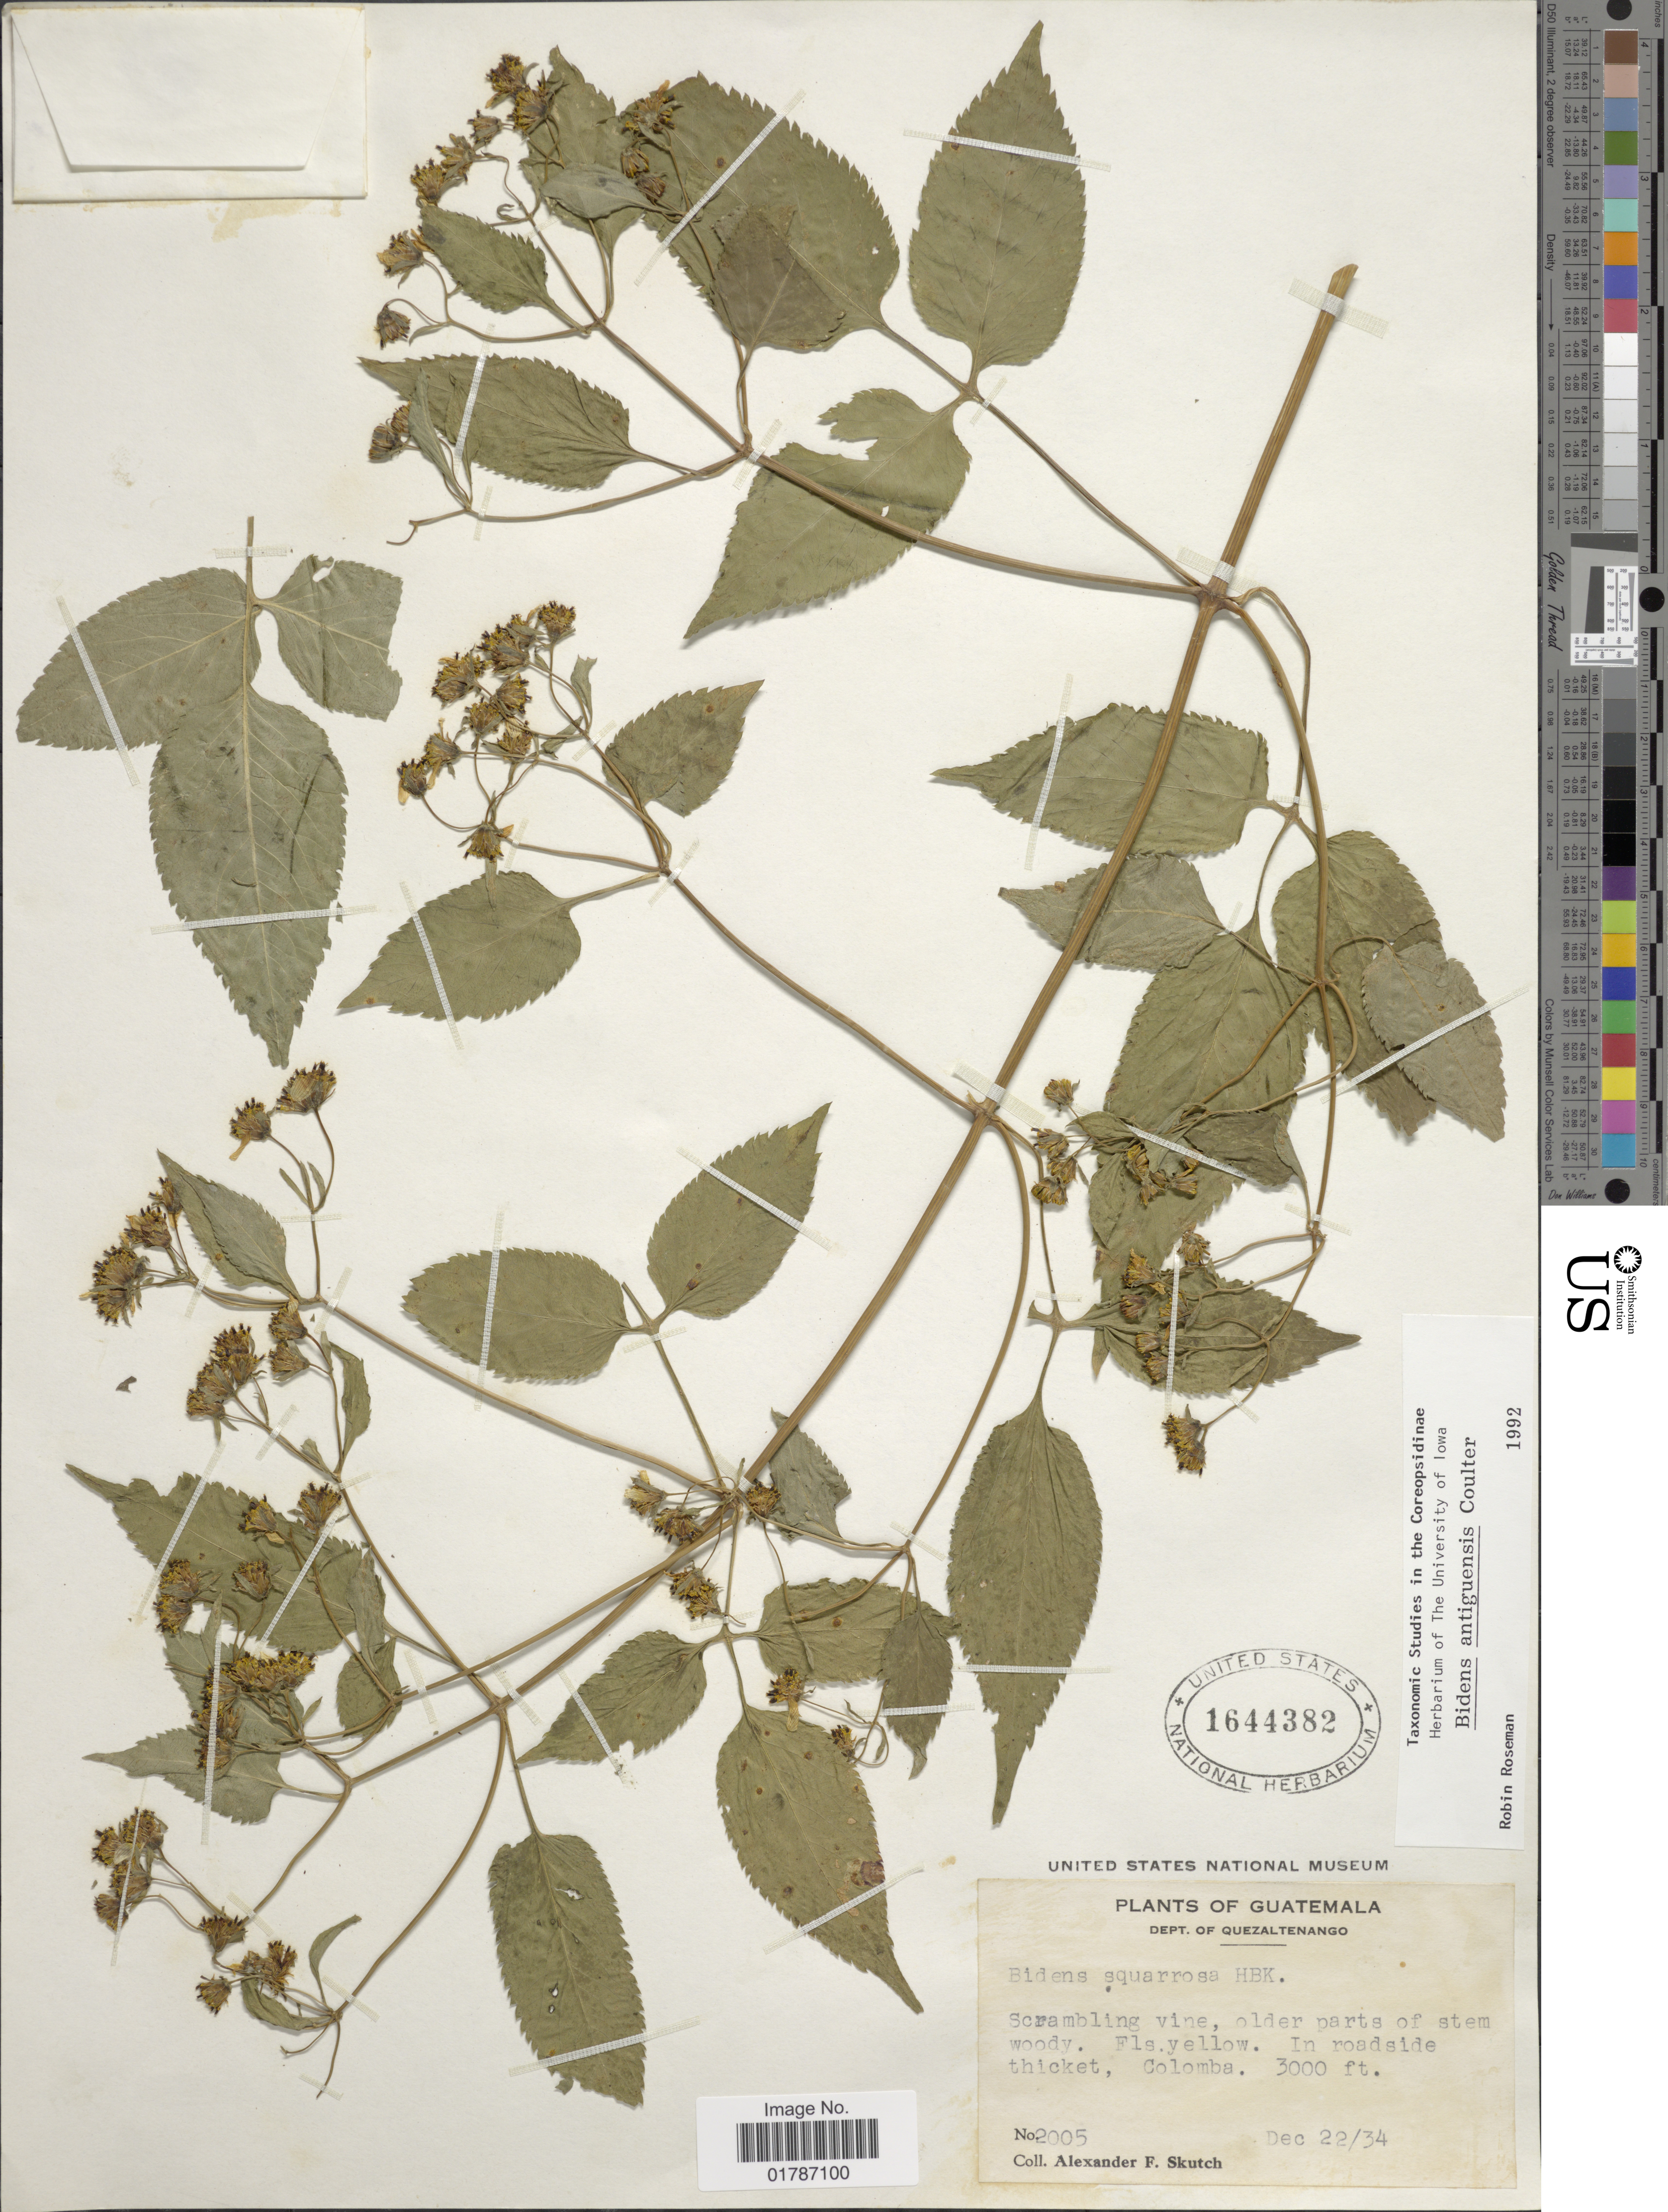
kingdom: Plantae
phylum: Tracheophyta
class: Magnoliopsida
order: Asterales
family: Asteraceae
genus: Bidens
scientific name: Bidens antiguensis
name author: J.M. Coult.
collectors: A. F. Skutch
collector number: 2005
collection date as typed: Transcribed d/m/y: 22/12/34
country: Guatemala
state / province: Quetzaltenango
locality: Dept. of Quezaltenango, In roadside thicket, Colomba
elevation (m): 914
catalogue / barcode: US 1644382